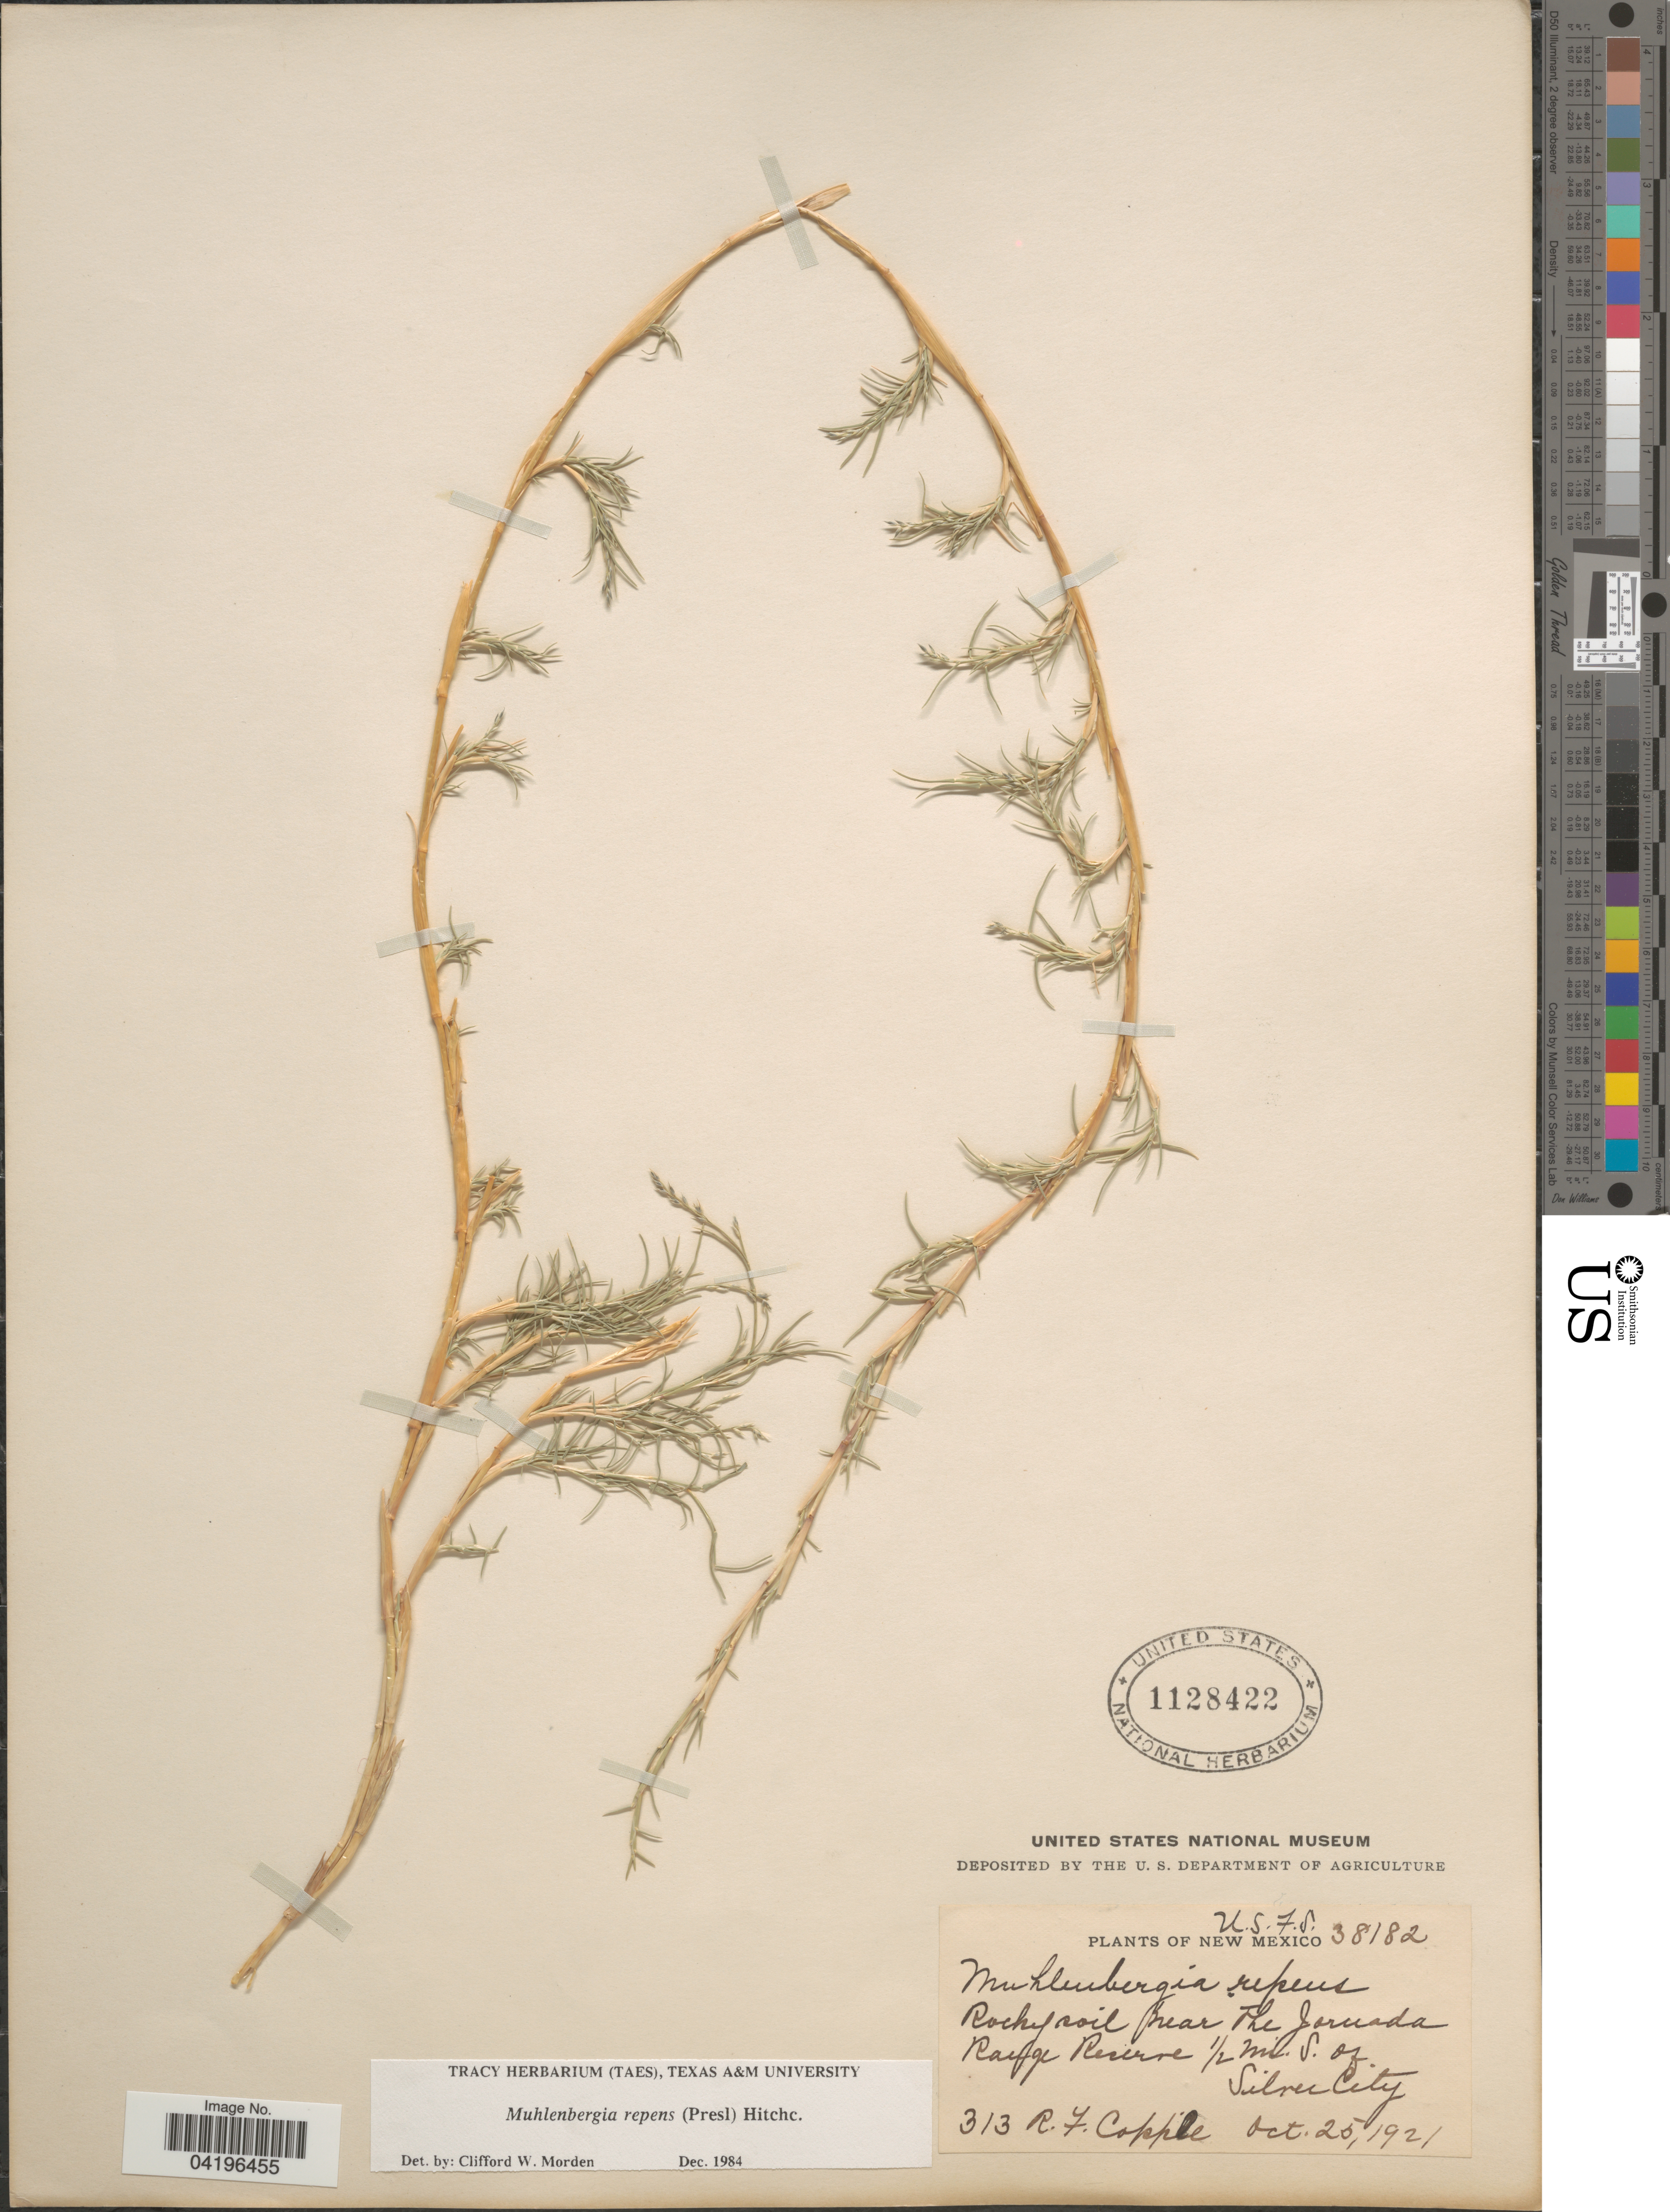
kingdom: Plantae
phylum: Tracheophyta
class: Liliopsida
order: Poales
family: Poaceae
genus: Muhlenbergia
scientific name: Muhlenbergia repens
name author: (J. Presl) Hitchc.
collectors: R. Copple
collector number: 313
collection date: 1921-10-25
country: United States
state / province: New Mexico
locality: Rocky soil near the Jornada Range Reserve ½ mi. S. of Silver City.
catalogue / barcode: US 1128422